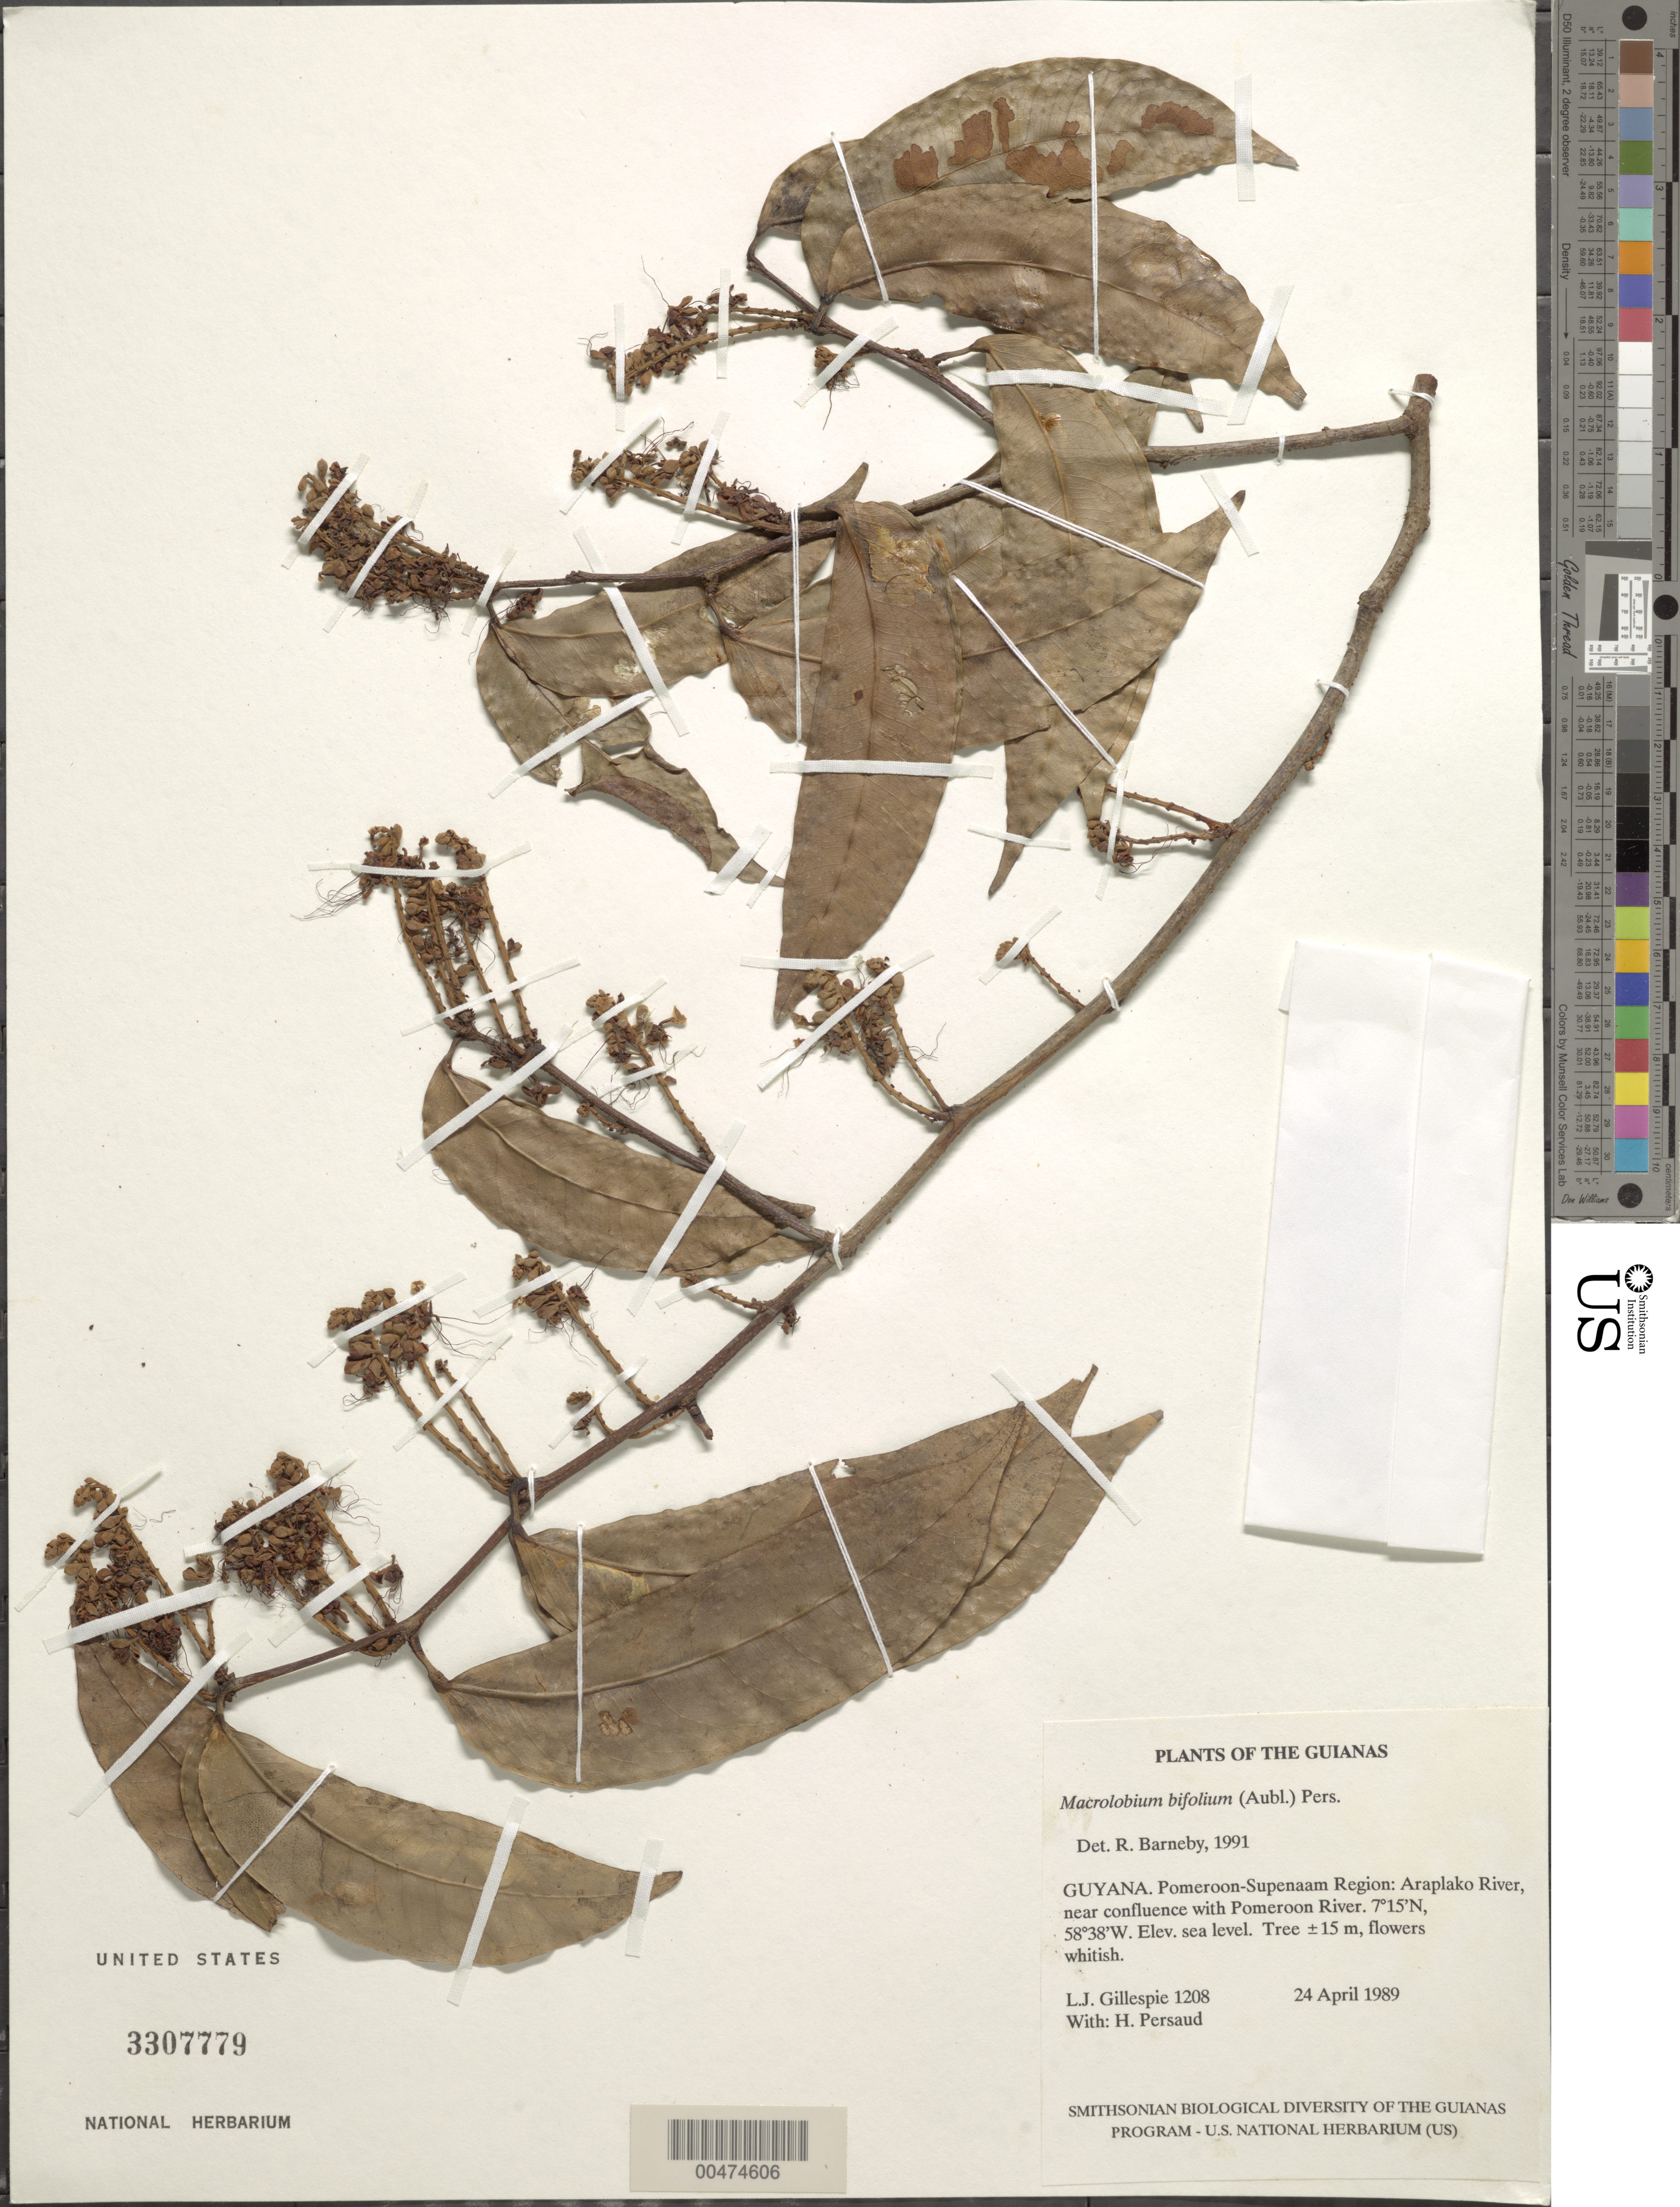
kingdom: Plantae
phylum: Tracheophyta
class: Magnoliopsida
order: Fabales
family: Fabaceae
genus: Macrolobium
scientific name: Macrolobium bifolium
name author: (Aubl.) Pers.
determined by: Barneby, Rupert C., (NY)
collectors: L. J. Gillespie & H. Persaud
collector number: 1208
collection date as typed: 24 April 1989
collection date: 1989-04-24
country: Guyana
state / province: Pomeroon-Supenaam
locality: Araplako River, near confluence with Pomeroon River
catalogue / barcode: US 3307779